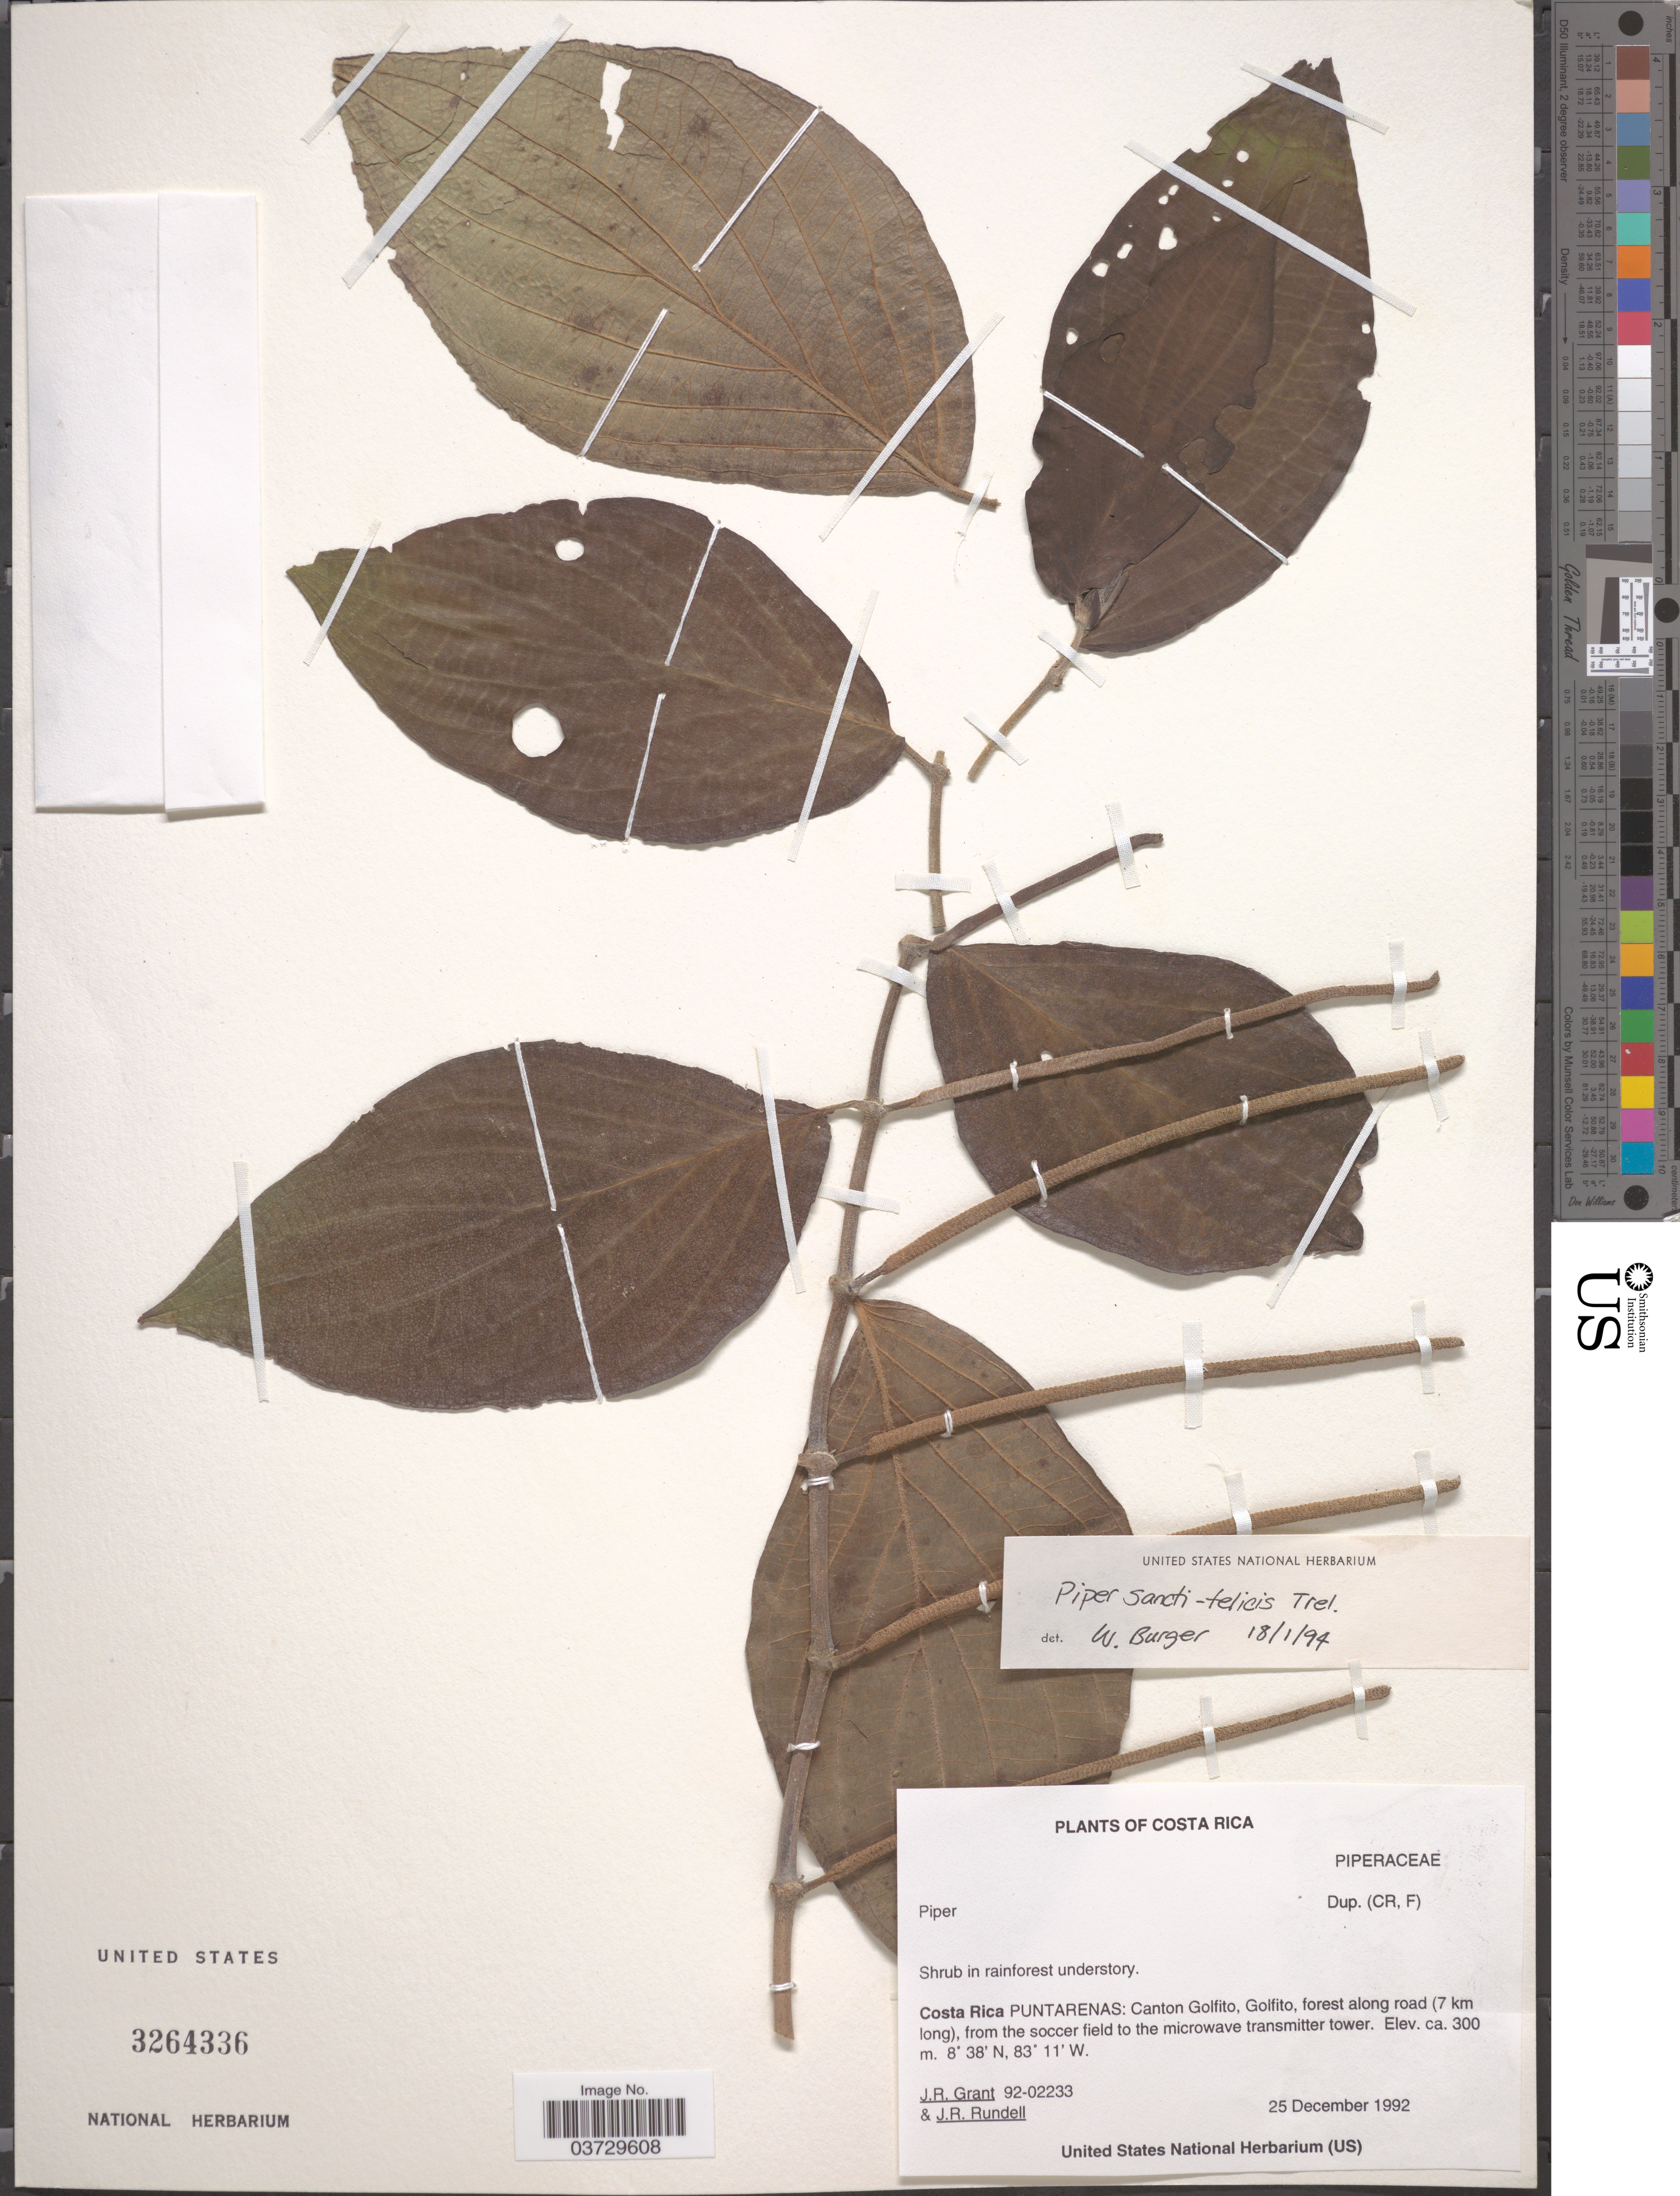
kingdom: Plantae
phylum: Tracheophyta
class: Magnoliopsida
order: Piperales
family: Piperaceae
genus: Piper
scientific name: Piper sancti-felicis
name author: Trel.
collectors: J. Grant & J. R. Rundell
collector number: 92-02233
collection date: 1992-12-25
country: Costa Rica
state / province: Puntarenas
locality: Canton Golfito, Golfito, forest along road (7 km long), from the soccer field to the microwave transmitter tower.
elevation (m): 300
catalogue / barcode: US 3264336